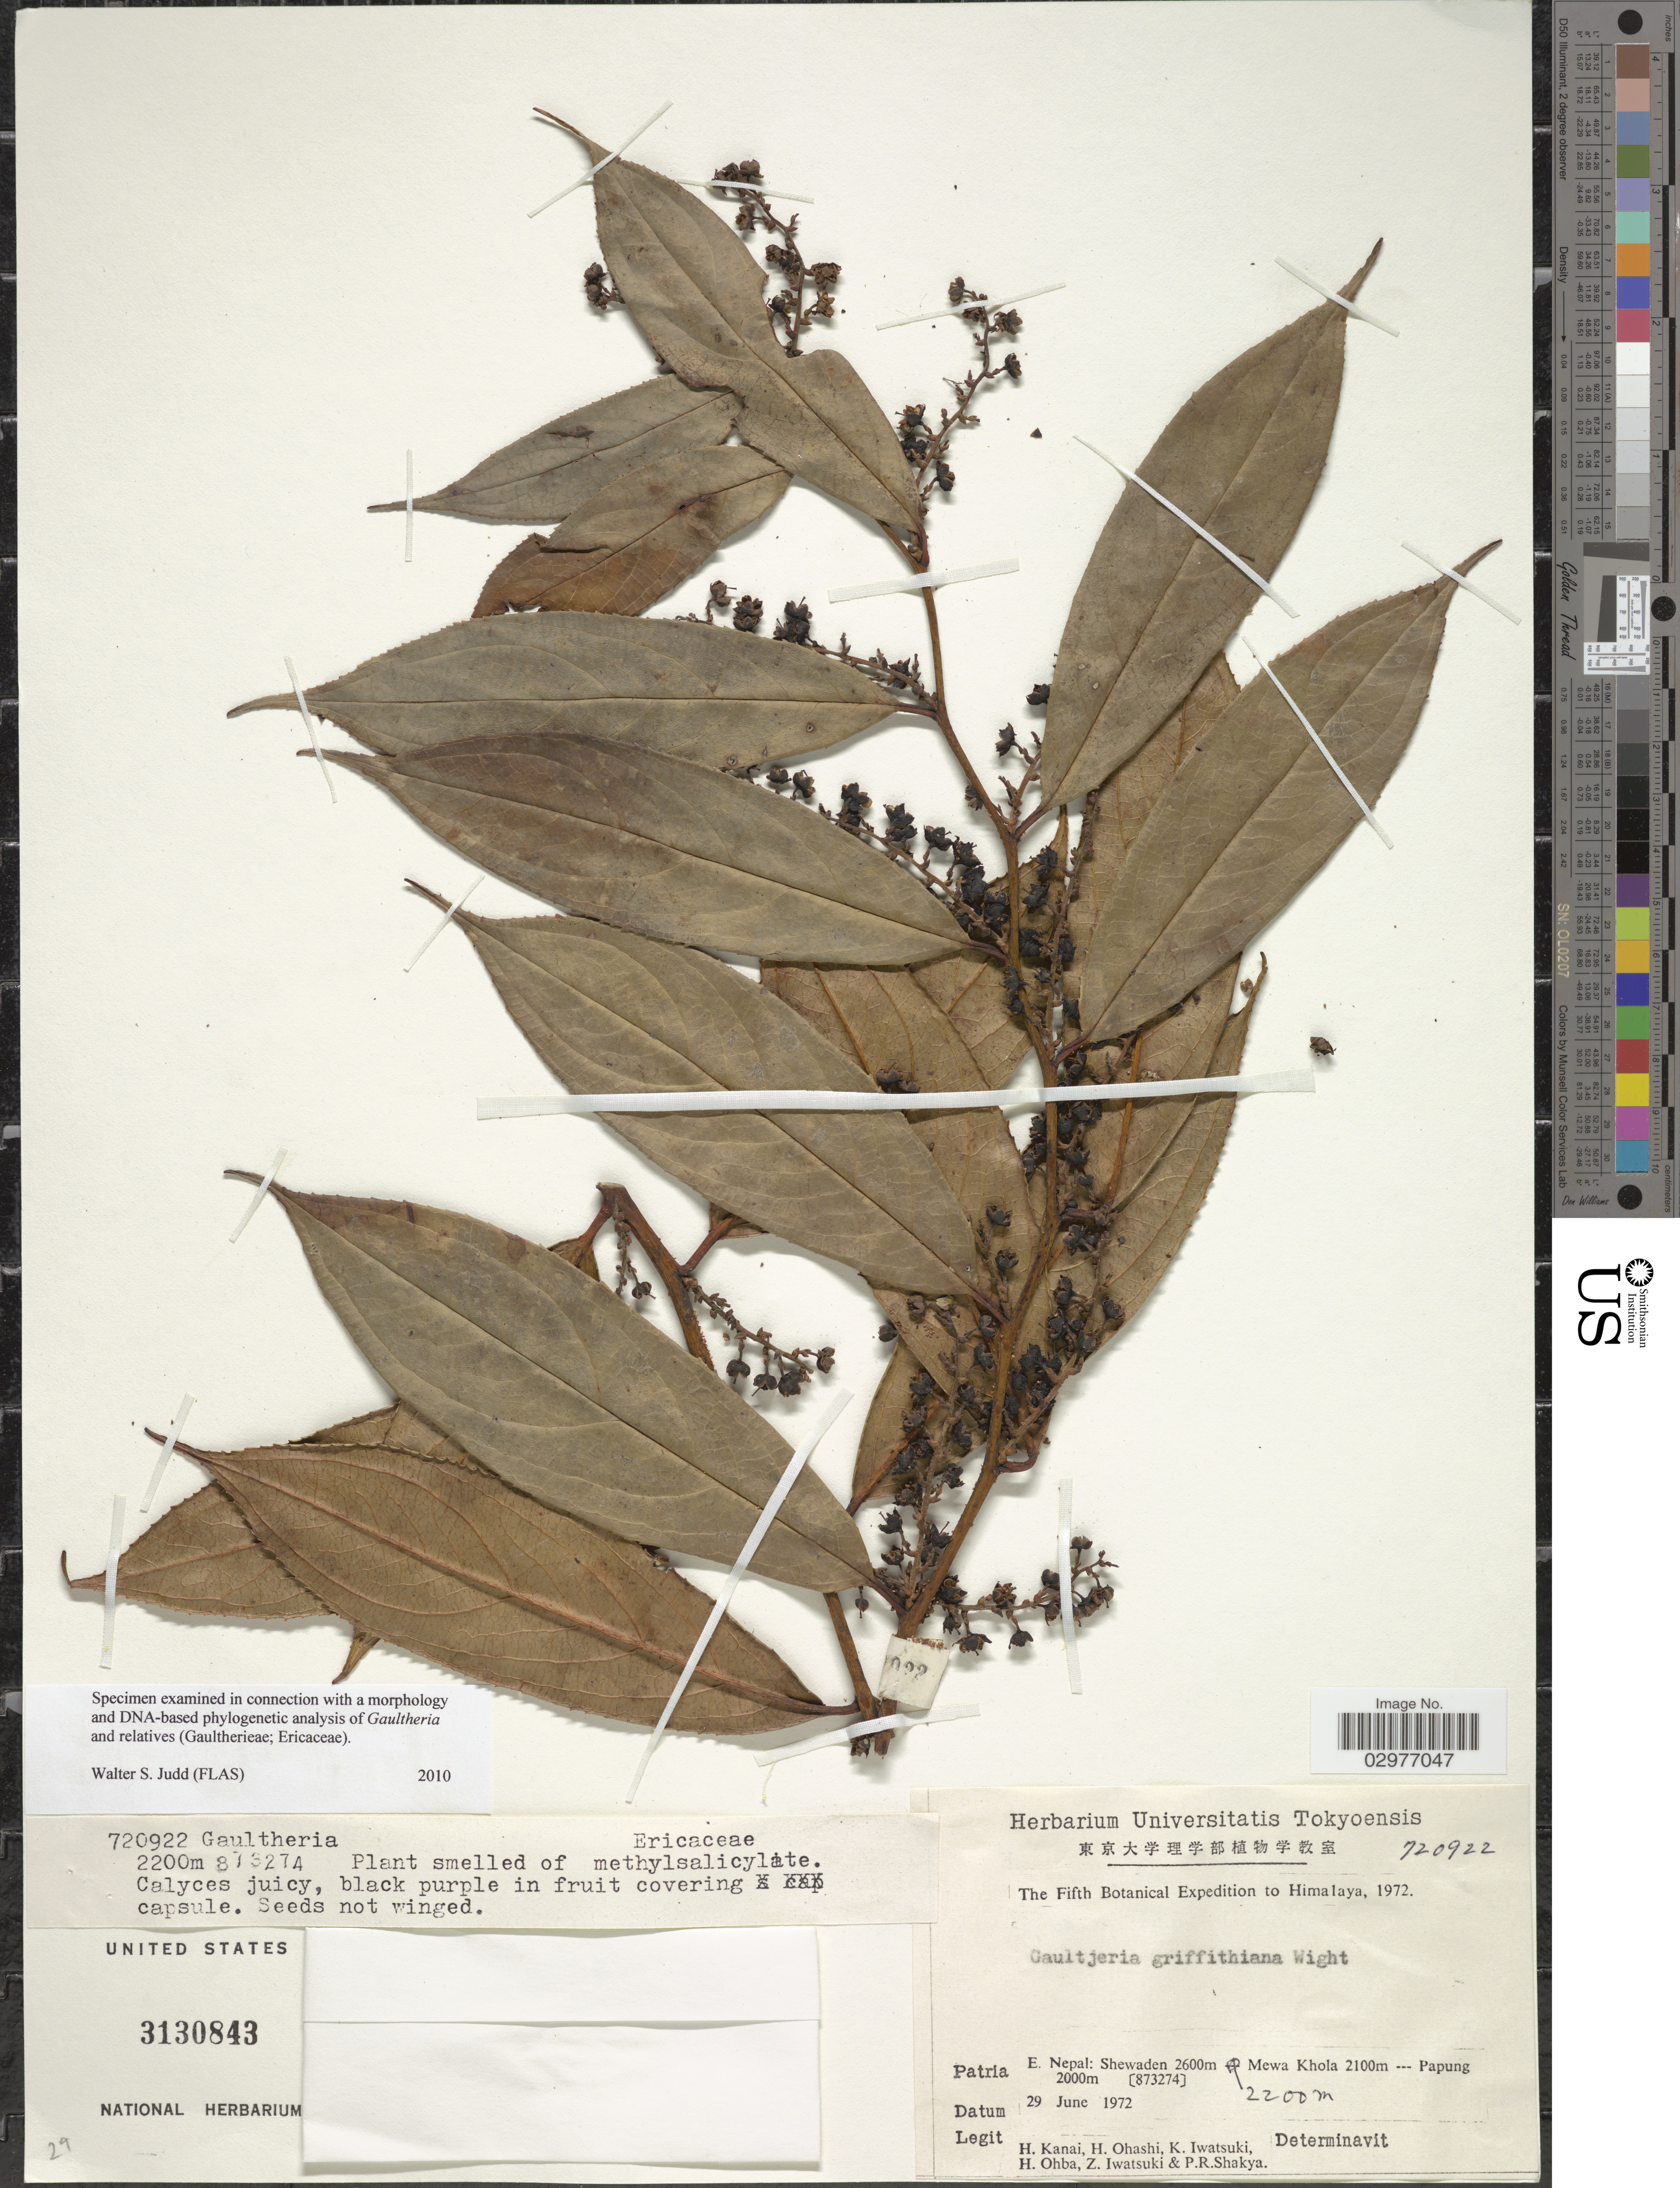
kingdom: Plantae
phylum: Tracheophyta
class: Magnoliopsida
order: Ericales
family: Ericaceae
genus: Gaultheria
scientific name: Gaultheria griffithiana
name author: Wight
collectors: H. Kanai, H. Ohashi, K. Iwatsuki, H. Ohba & et al.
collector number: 720922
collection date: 1972-06-29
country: Nepal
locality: Himalaya. E. Nepal: Shewaden. Mewa Khola. Papung (873274).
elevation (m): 2000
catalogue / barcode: US 3130843